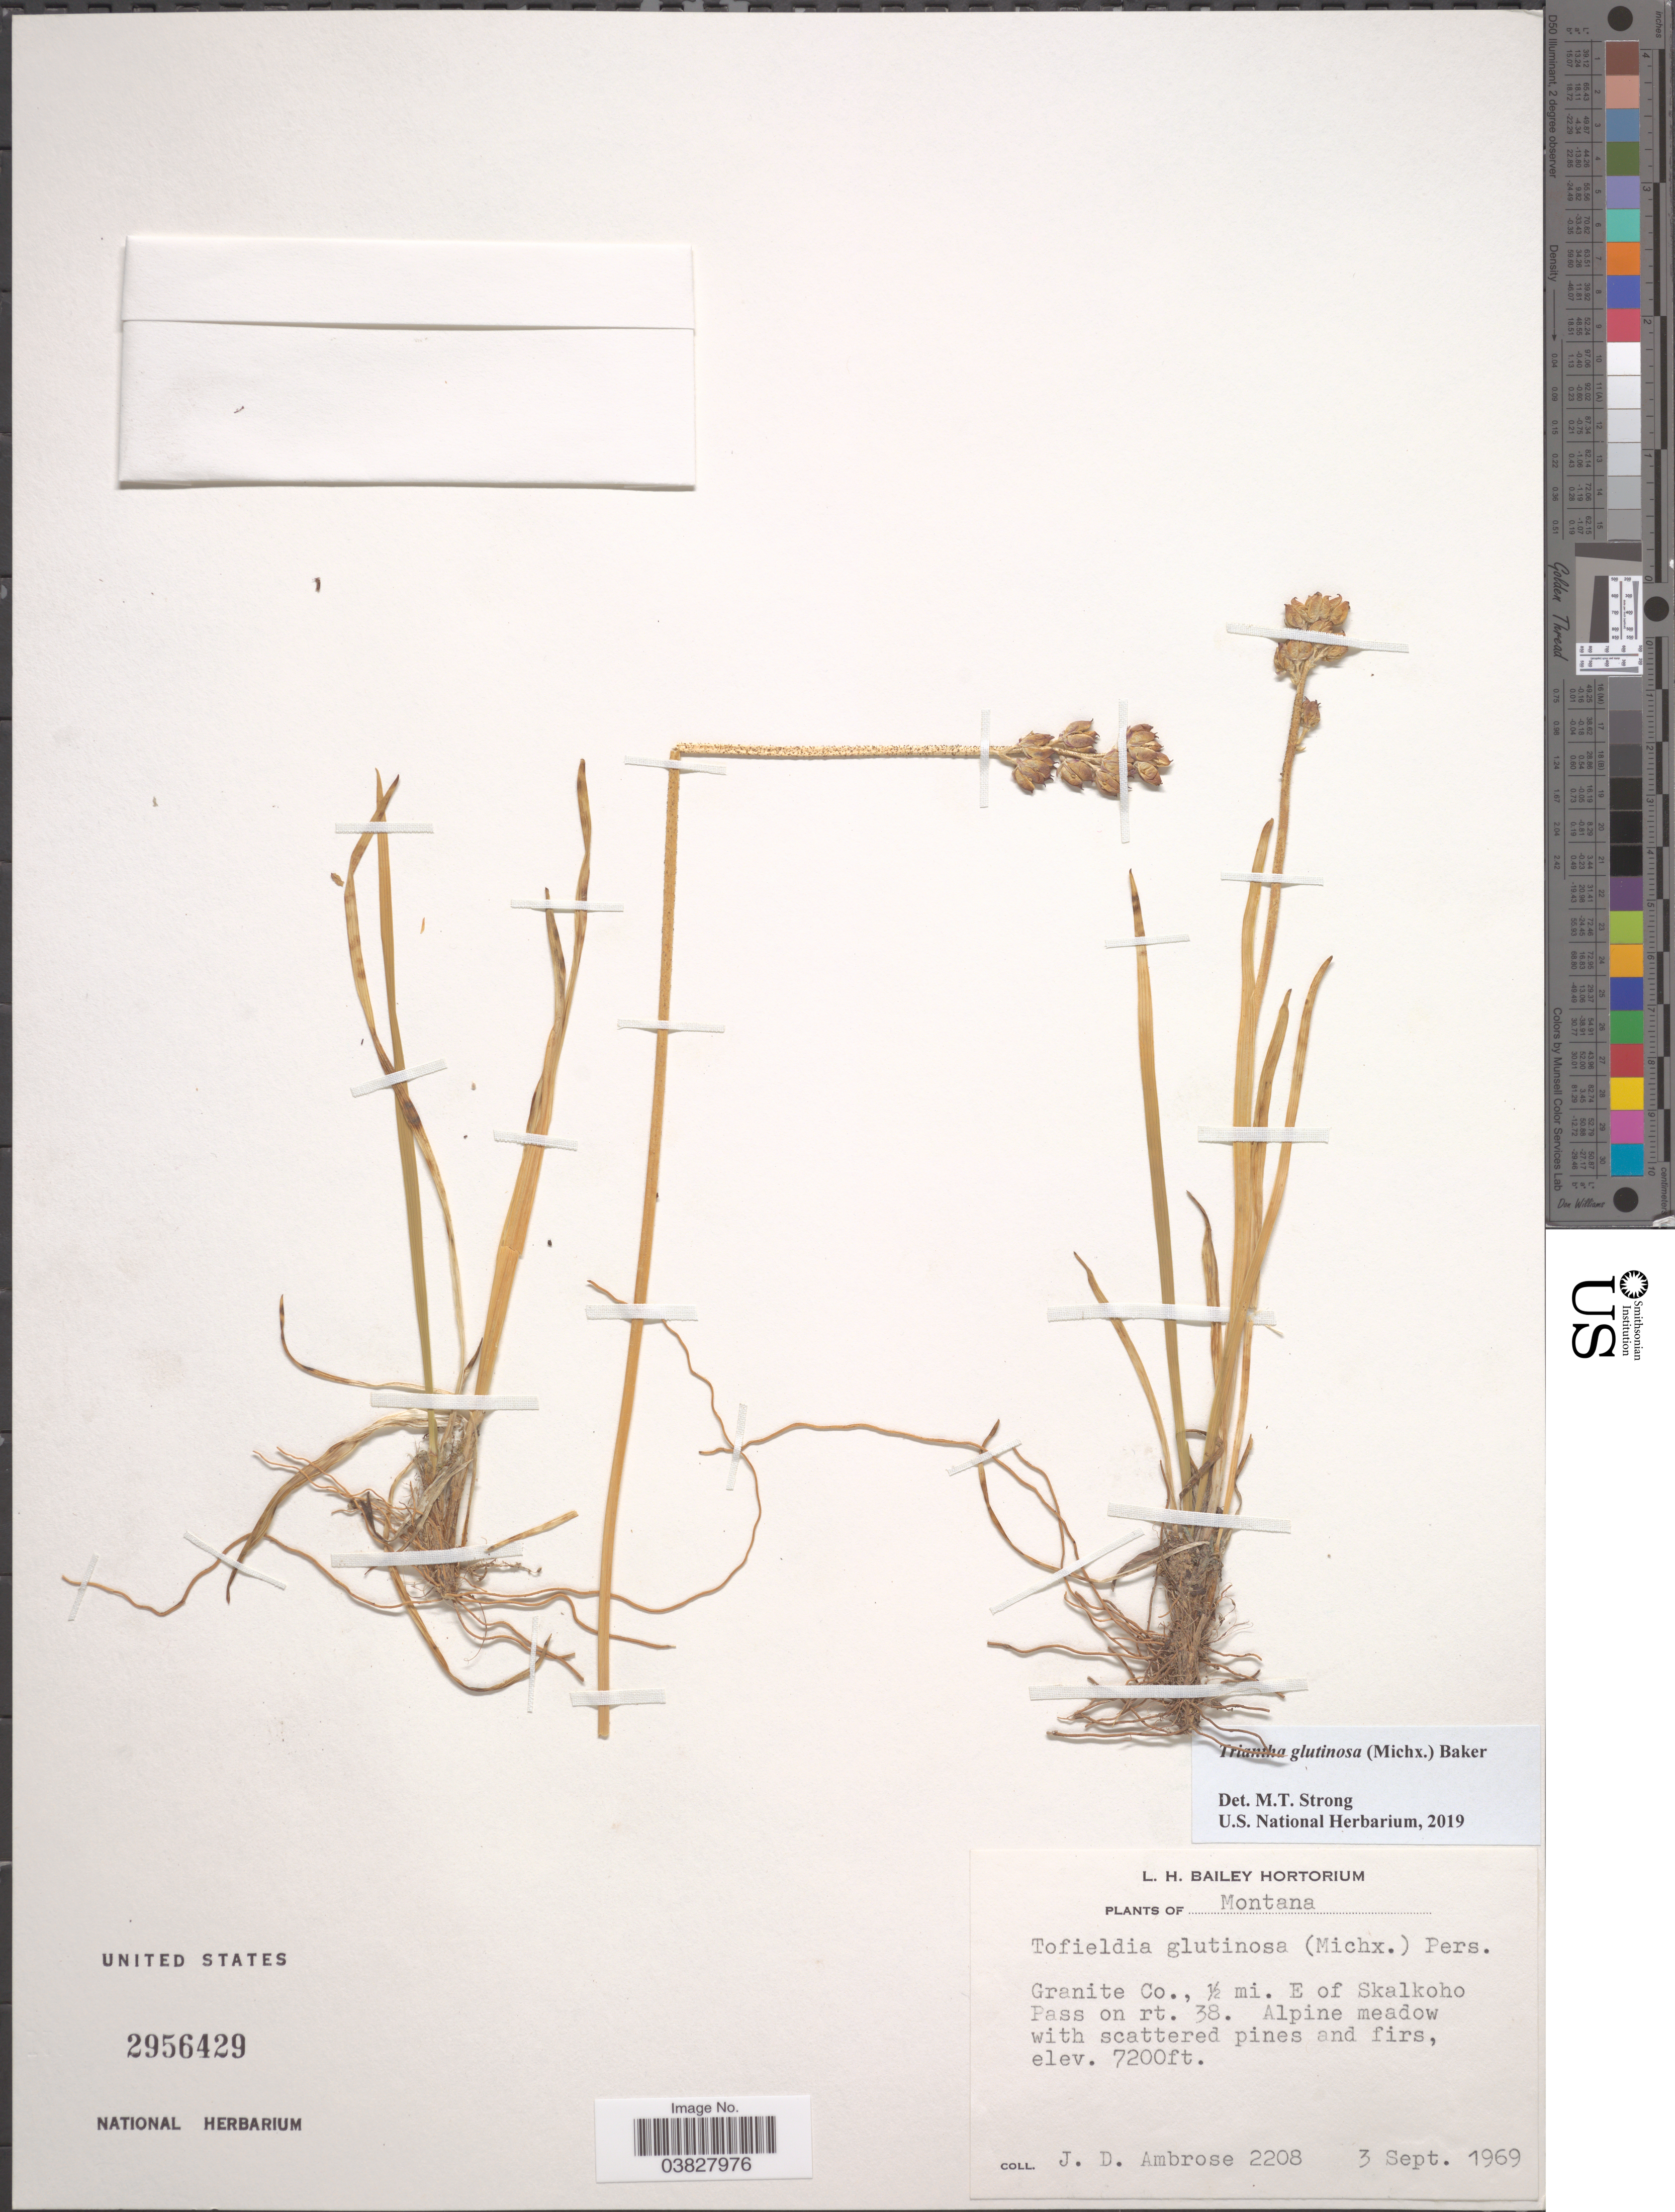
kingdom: Plantae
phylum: Tracheophyta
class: Liliopsida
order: Alismatales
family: Tofieldiaceae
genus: Triantha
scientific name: Triantha glutinosa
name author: (Michx.) Baker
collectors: J. D. Ambrose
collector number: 2208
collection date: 1969-09-03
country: United States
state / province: Montana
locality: Granite Co., ½ mi. E of Skalkoho Pass on rt. 38.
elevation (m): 2195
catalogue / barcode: US 2956429